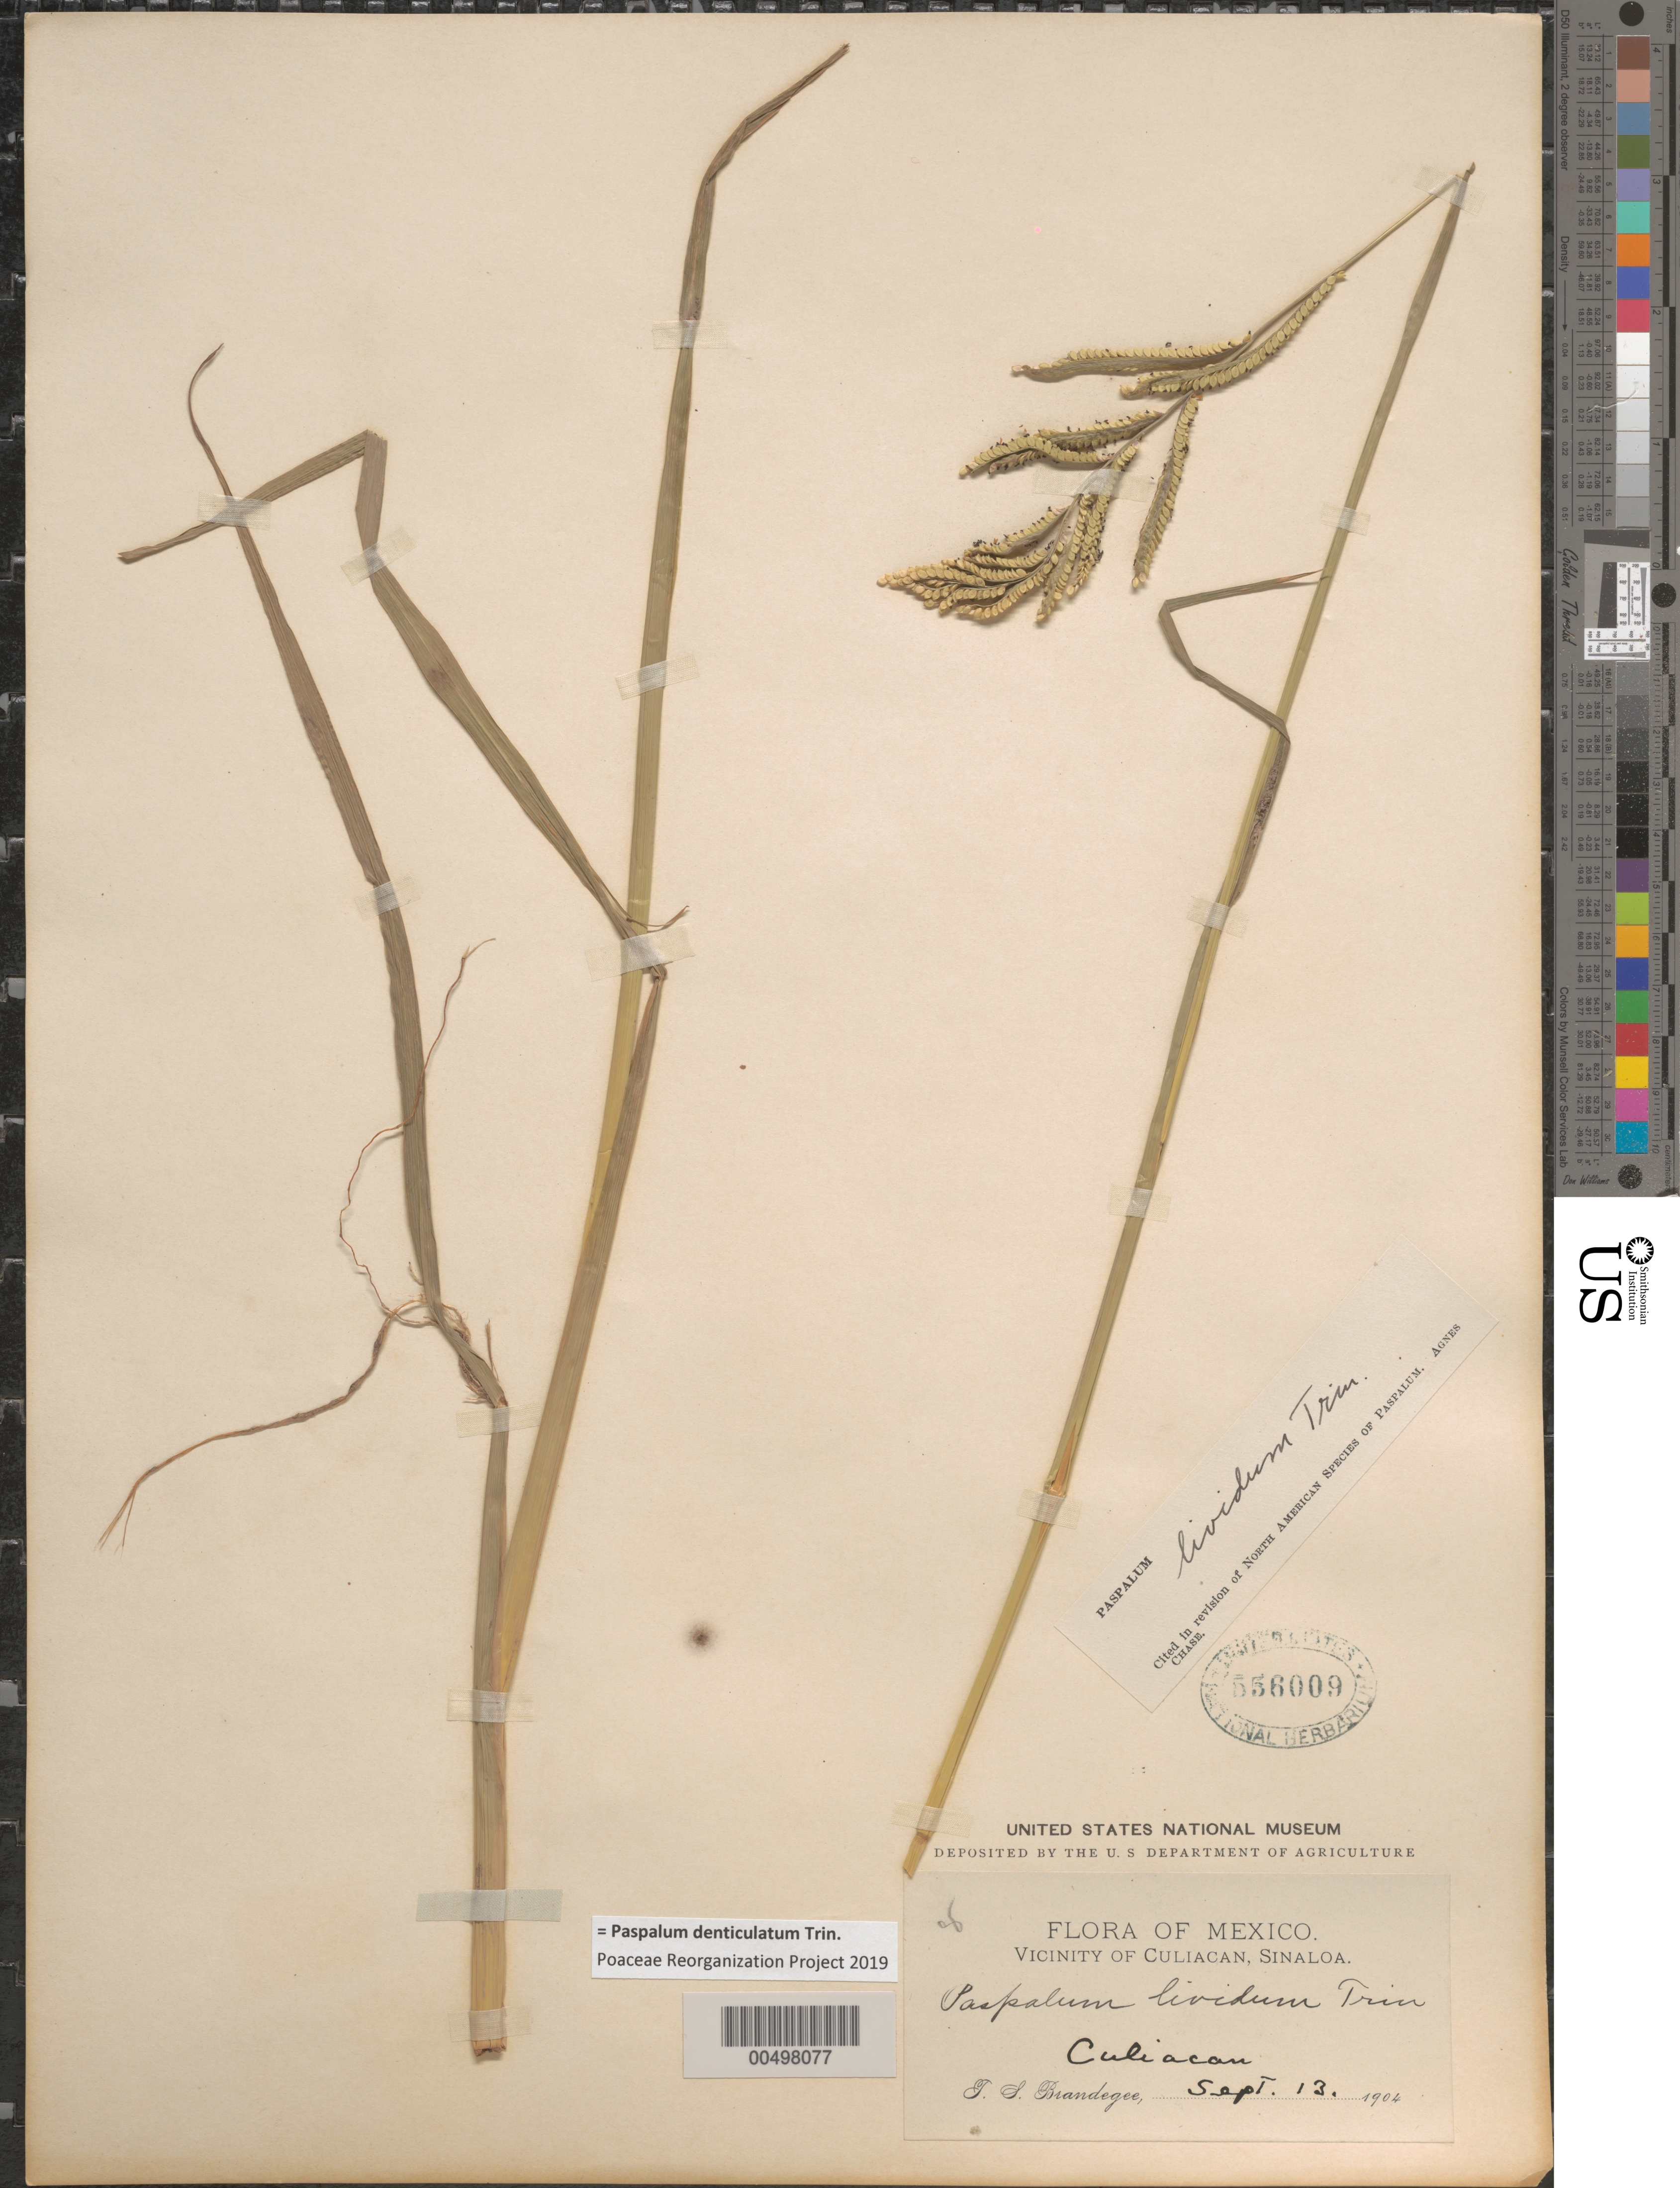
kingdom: Plantae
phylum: Tracheophyta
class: Liliopsida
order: Poales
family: Poaceae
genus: Paspalum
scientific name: Paspalum lividum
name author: Trin. in Schltdl.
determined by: Chase, [M.] Agnes, (US)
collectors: T. S. Brandegee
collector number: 6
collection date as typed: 13 Sep 1904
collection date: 1904-09-13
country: Mexico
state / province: Sinaloa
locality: Culiacan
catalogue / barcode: US 556009